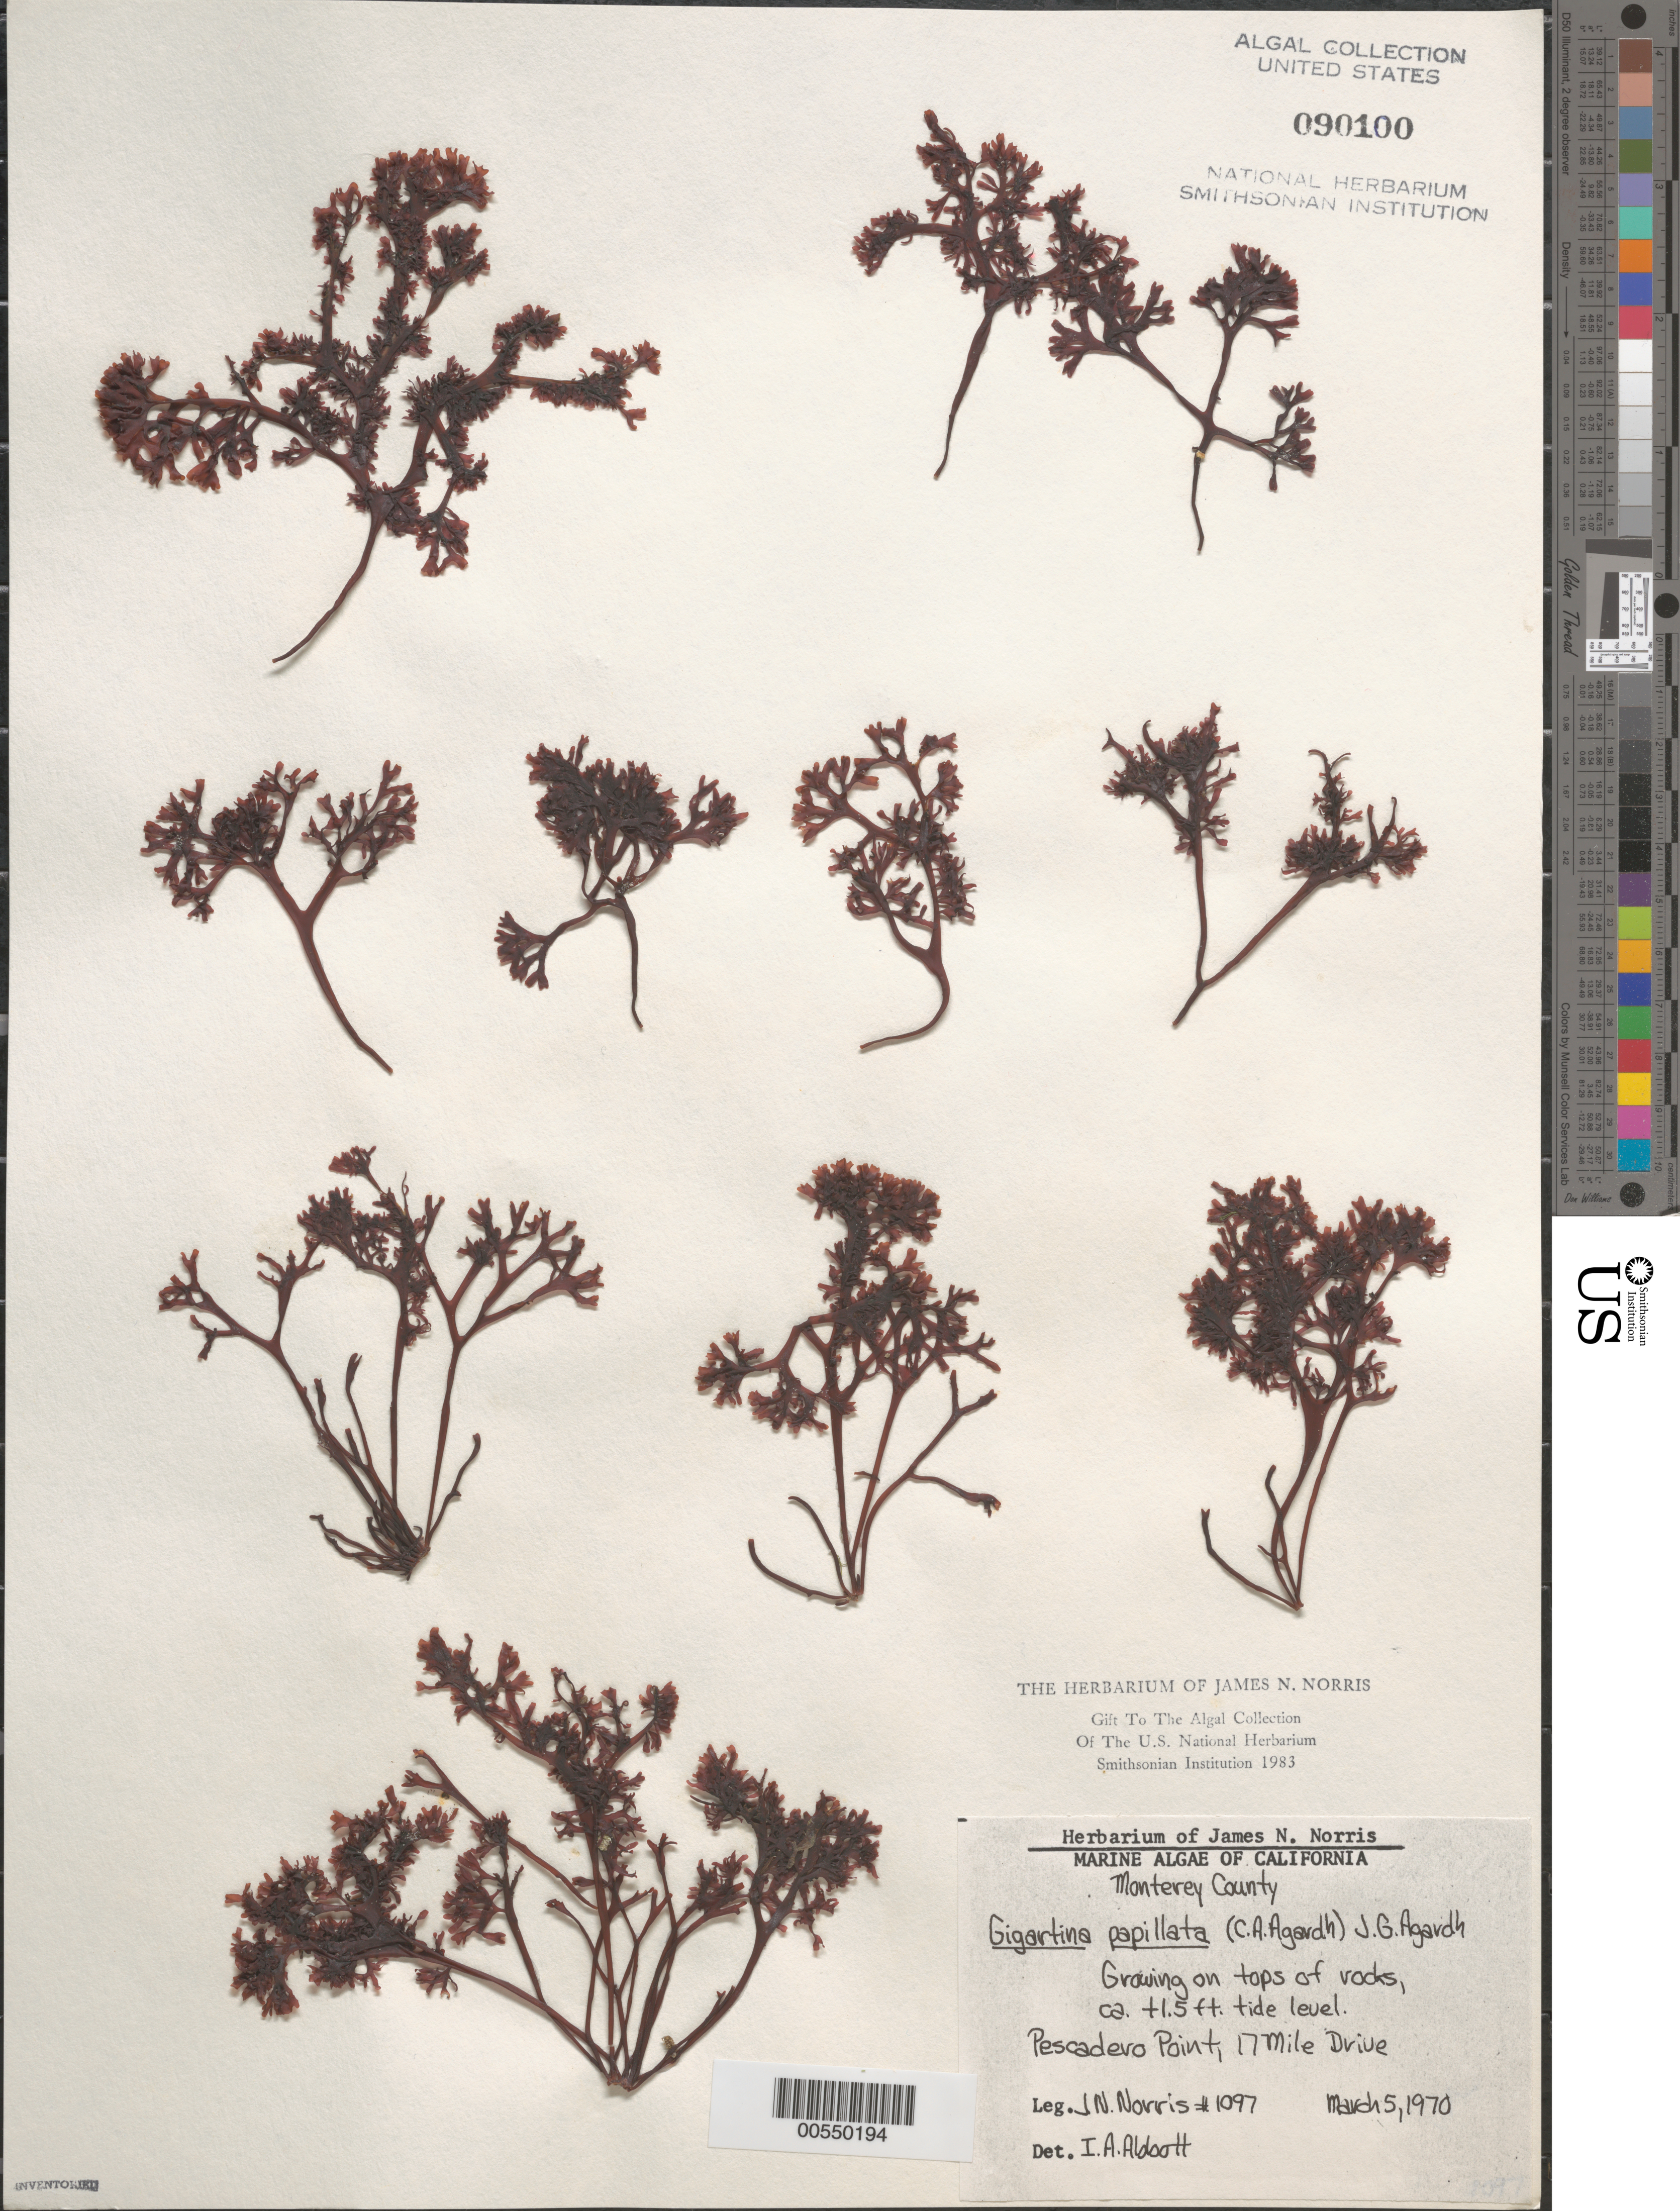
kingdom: Plantae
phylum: Rhodophyta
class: Florideophyceae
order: Gigartinales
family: Phyllophoraceae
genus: Mastocarpus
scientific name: Mastocarpus papillatus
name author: (C. Agardh) Kütz.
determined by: Algae name updating Project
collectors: J. N. Norris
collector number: JN-1097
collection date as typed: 05 Mar 1970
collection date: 1970-03-05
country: United States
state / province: California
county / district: Monterey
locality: Pescadero Point, 17 Mile Drive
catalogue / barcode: US 90100